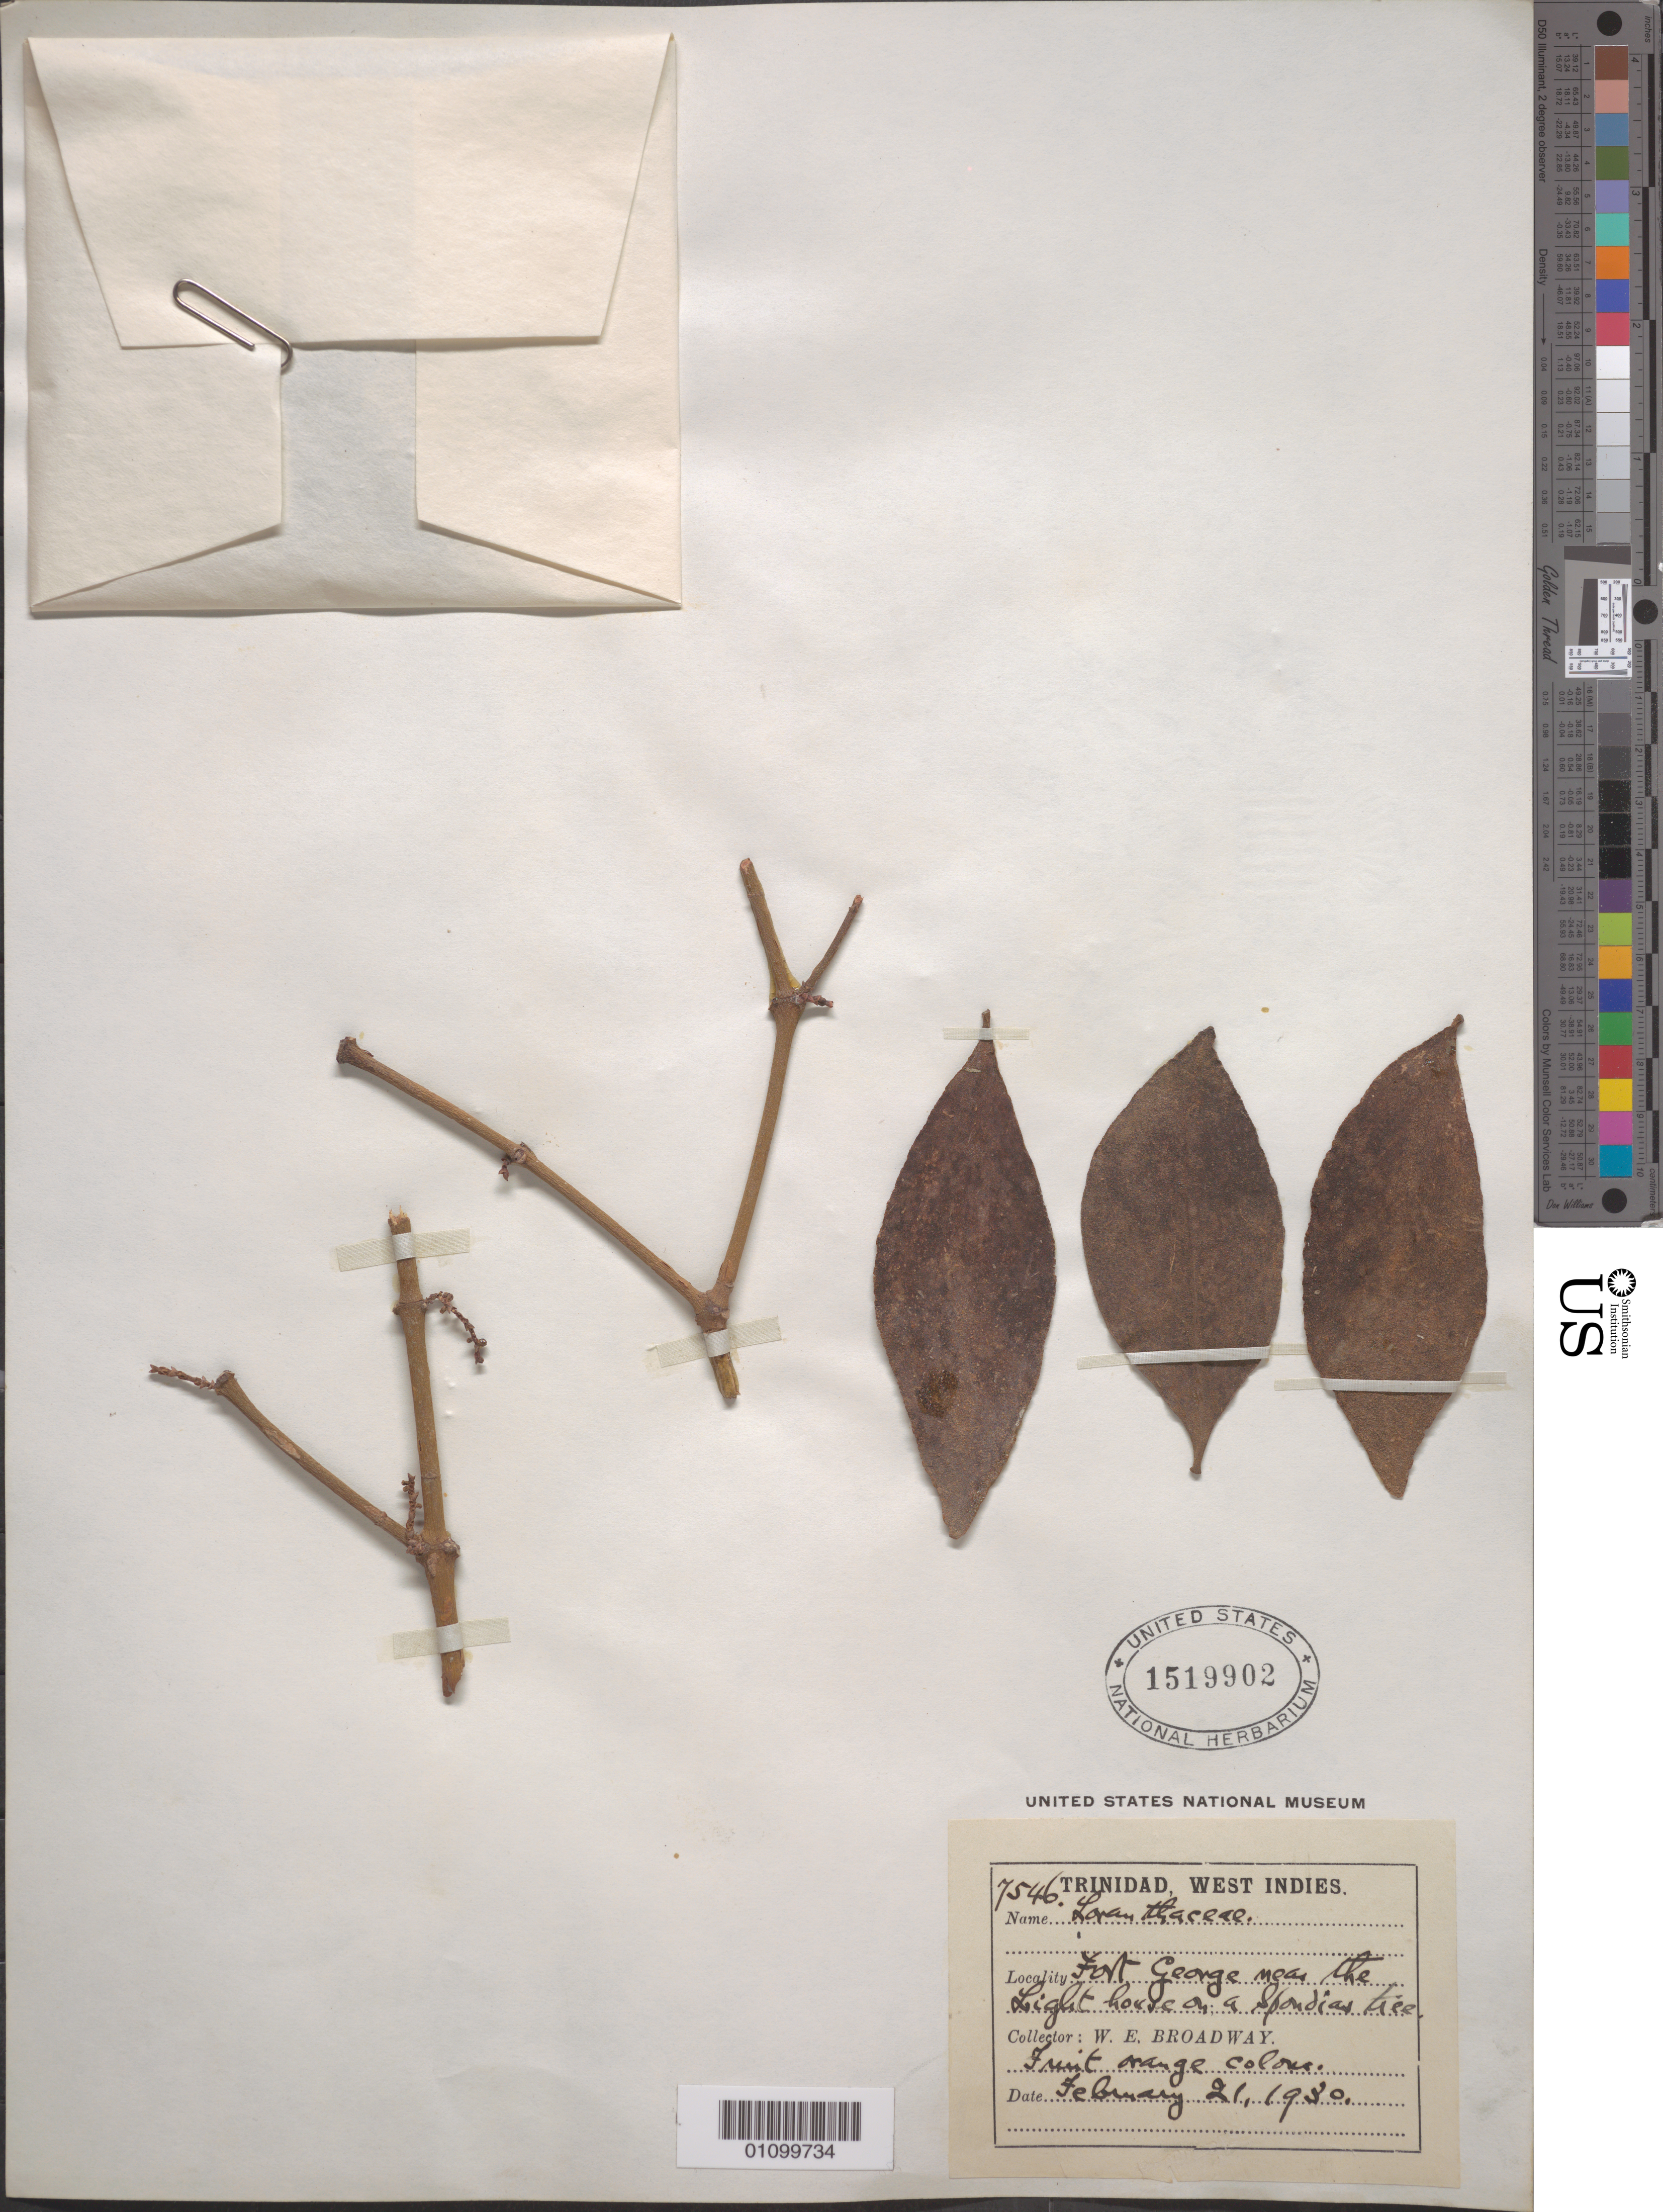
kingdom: Plantae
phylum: Tracheophyta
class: Magnoliopsida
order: Santalales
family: Viscaceae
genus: Phoradendron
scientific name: Phoradendron piperoides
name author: (Kunth) Trel.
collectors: W. E. Broadway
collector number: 7546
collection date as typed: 21 Feb 1930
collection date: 1930-02-21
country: Trinidad and Tobago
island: Trinidad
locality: Fort George near the Light house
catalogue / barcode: US 1519902